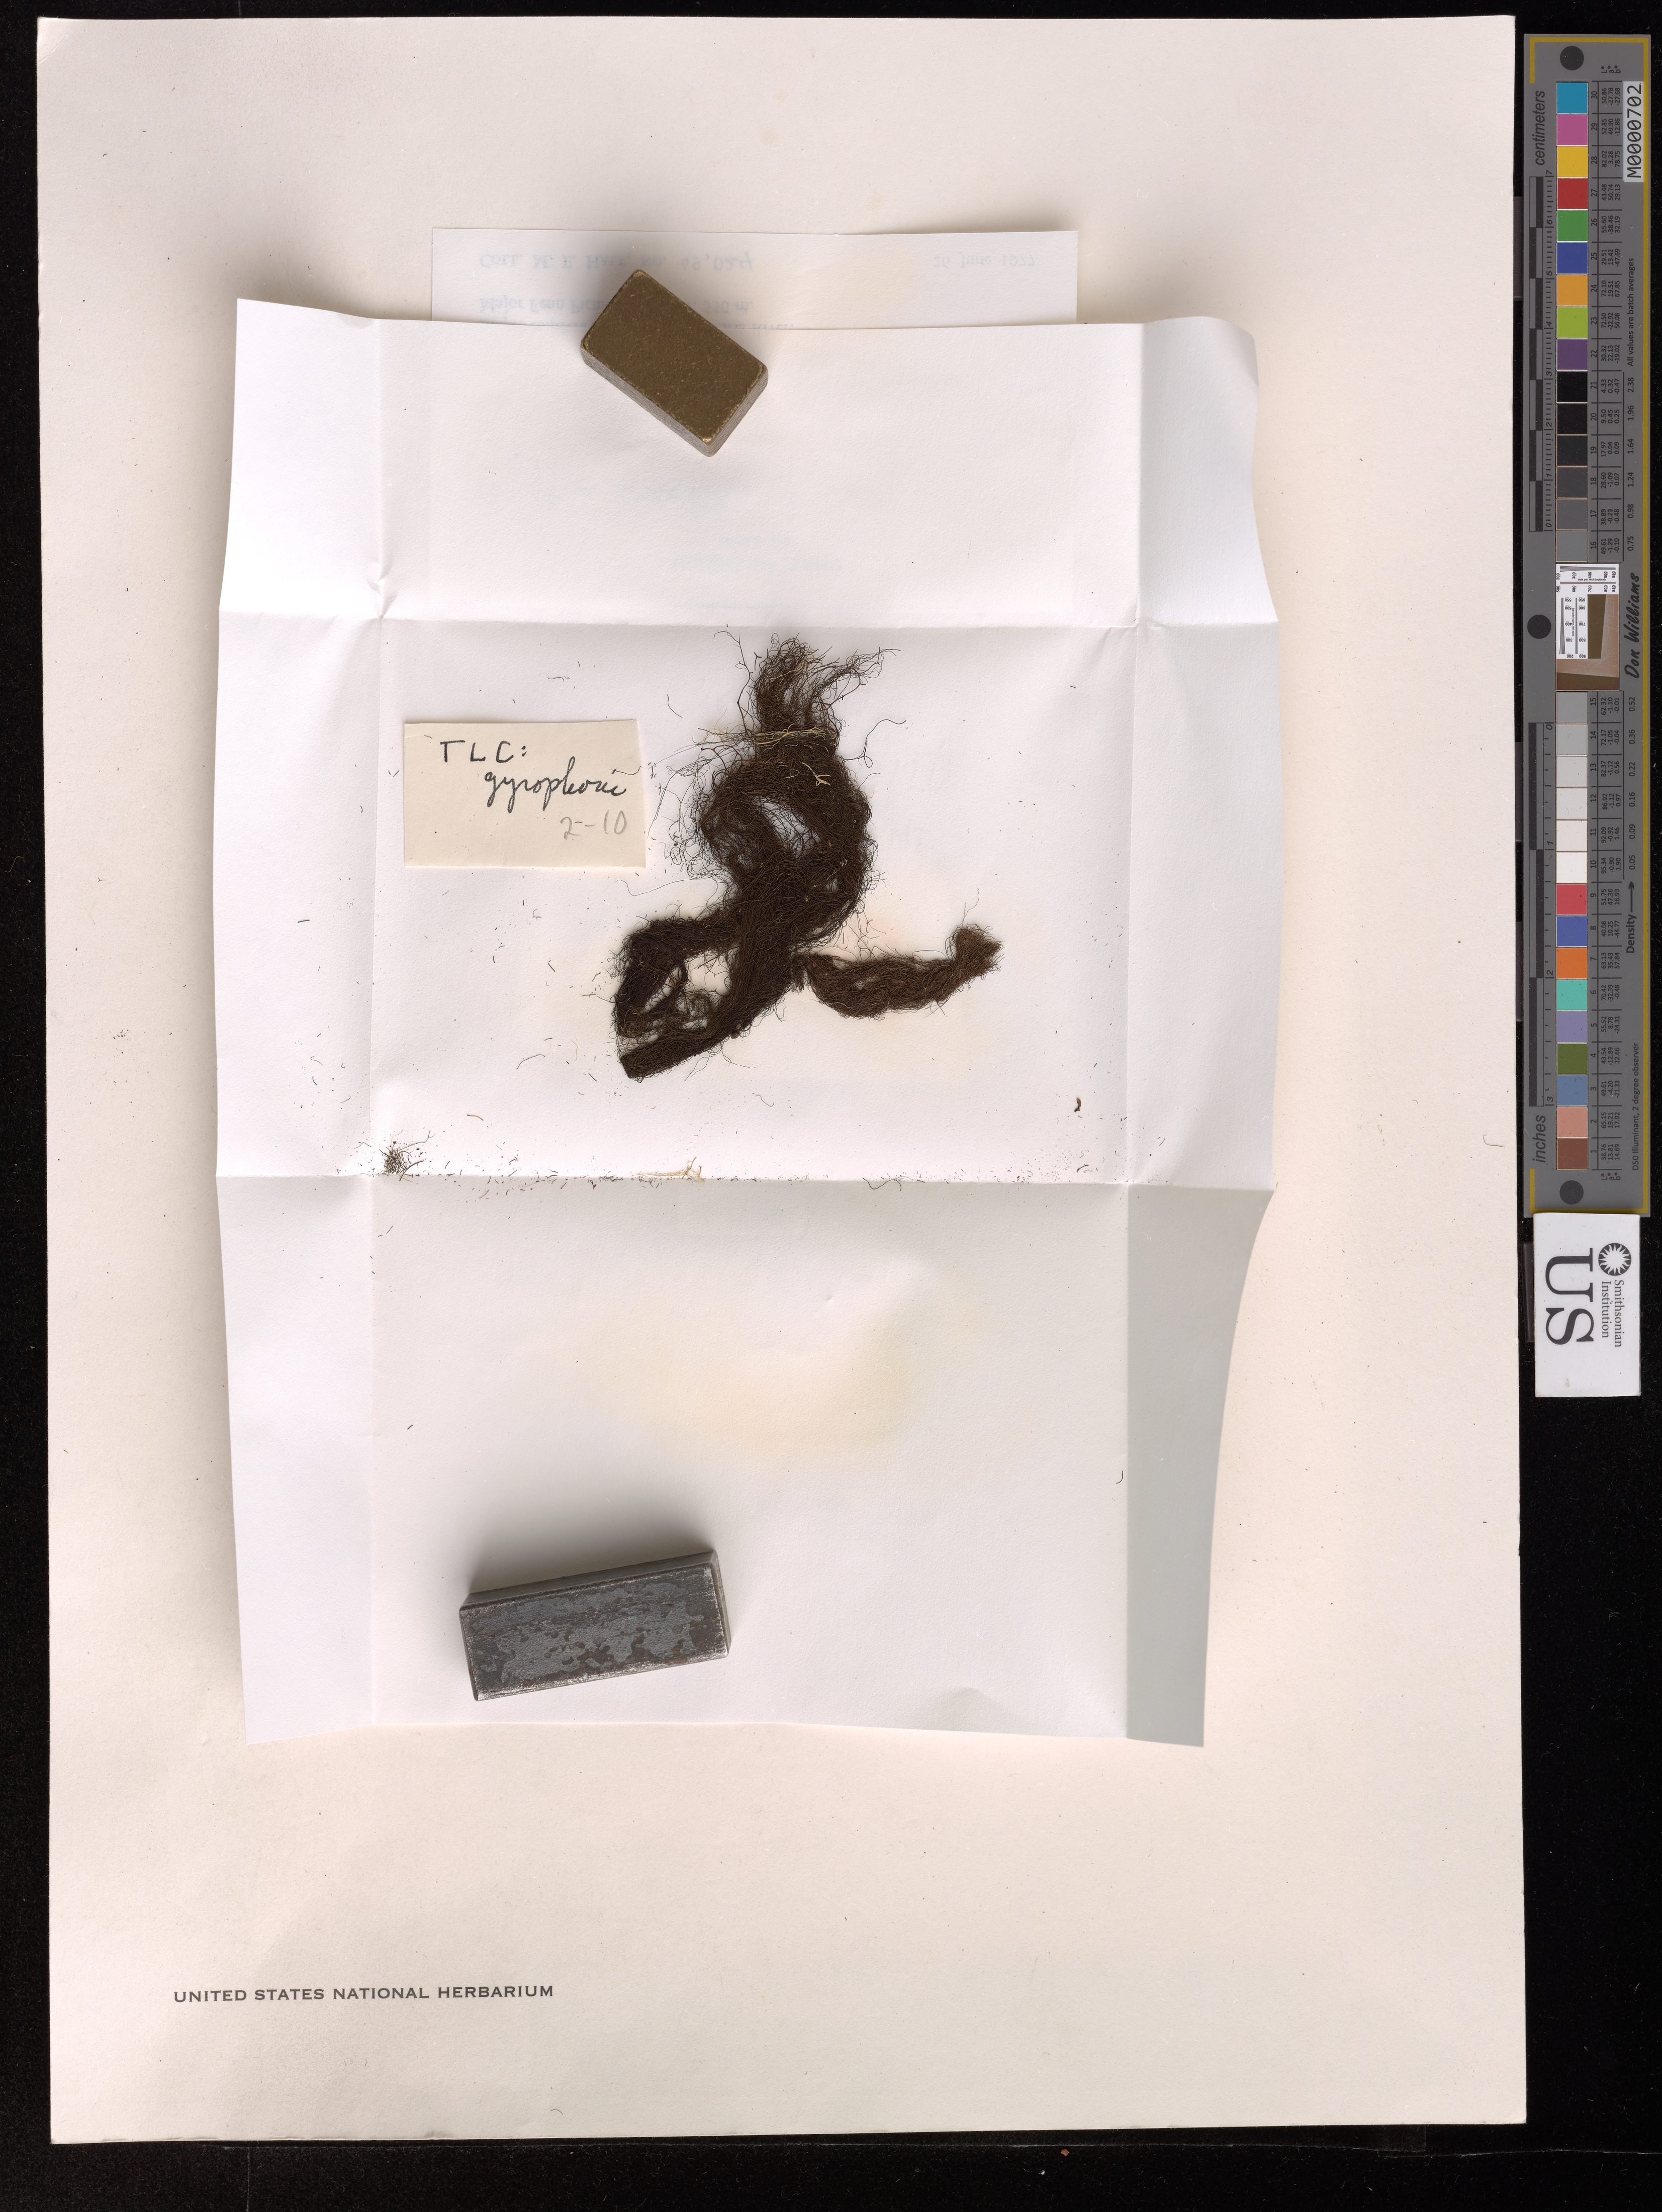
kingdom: Fungi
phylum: Ascomycota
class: Lecanoromycetes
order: Lecanorales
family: Parmeliaceae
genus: Bryoria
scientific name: Bryoria pseudofuscescens var. friabilis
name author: (Brodo & D. Hawksw.) McCune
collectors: M. Hale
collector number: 49024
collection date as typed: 26 Jun 1977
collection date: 1977-06-26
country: United States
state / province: Idaho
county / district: Idaho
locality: Major fenn picnic area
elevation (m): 550